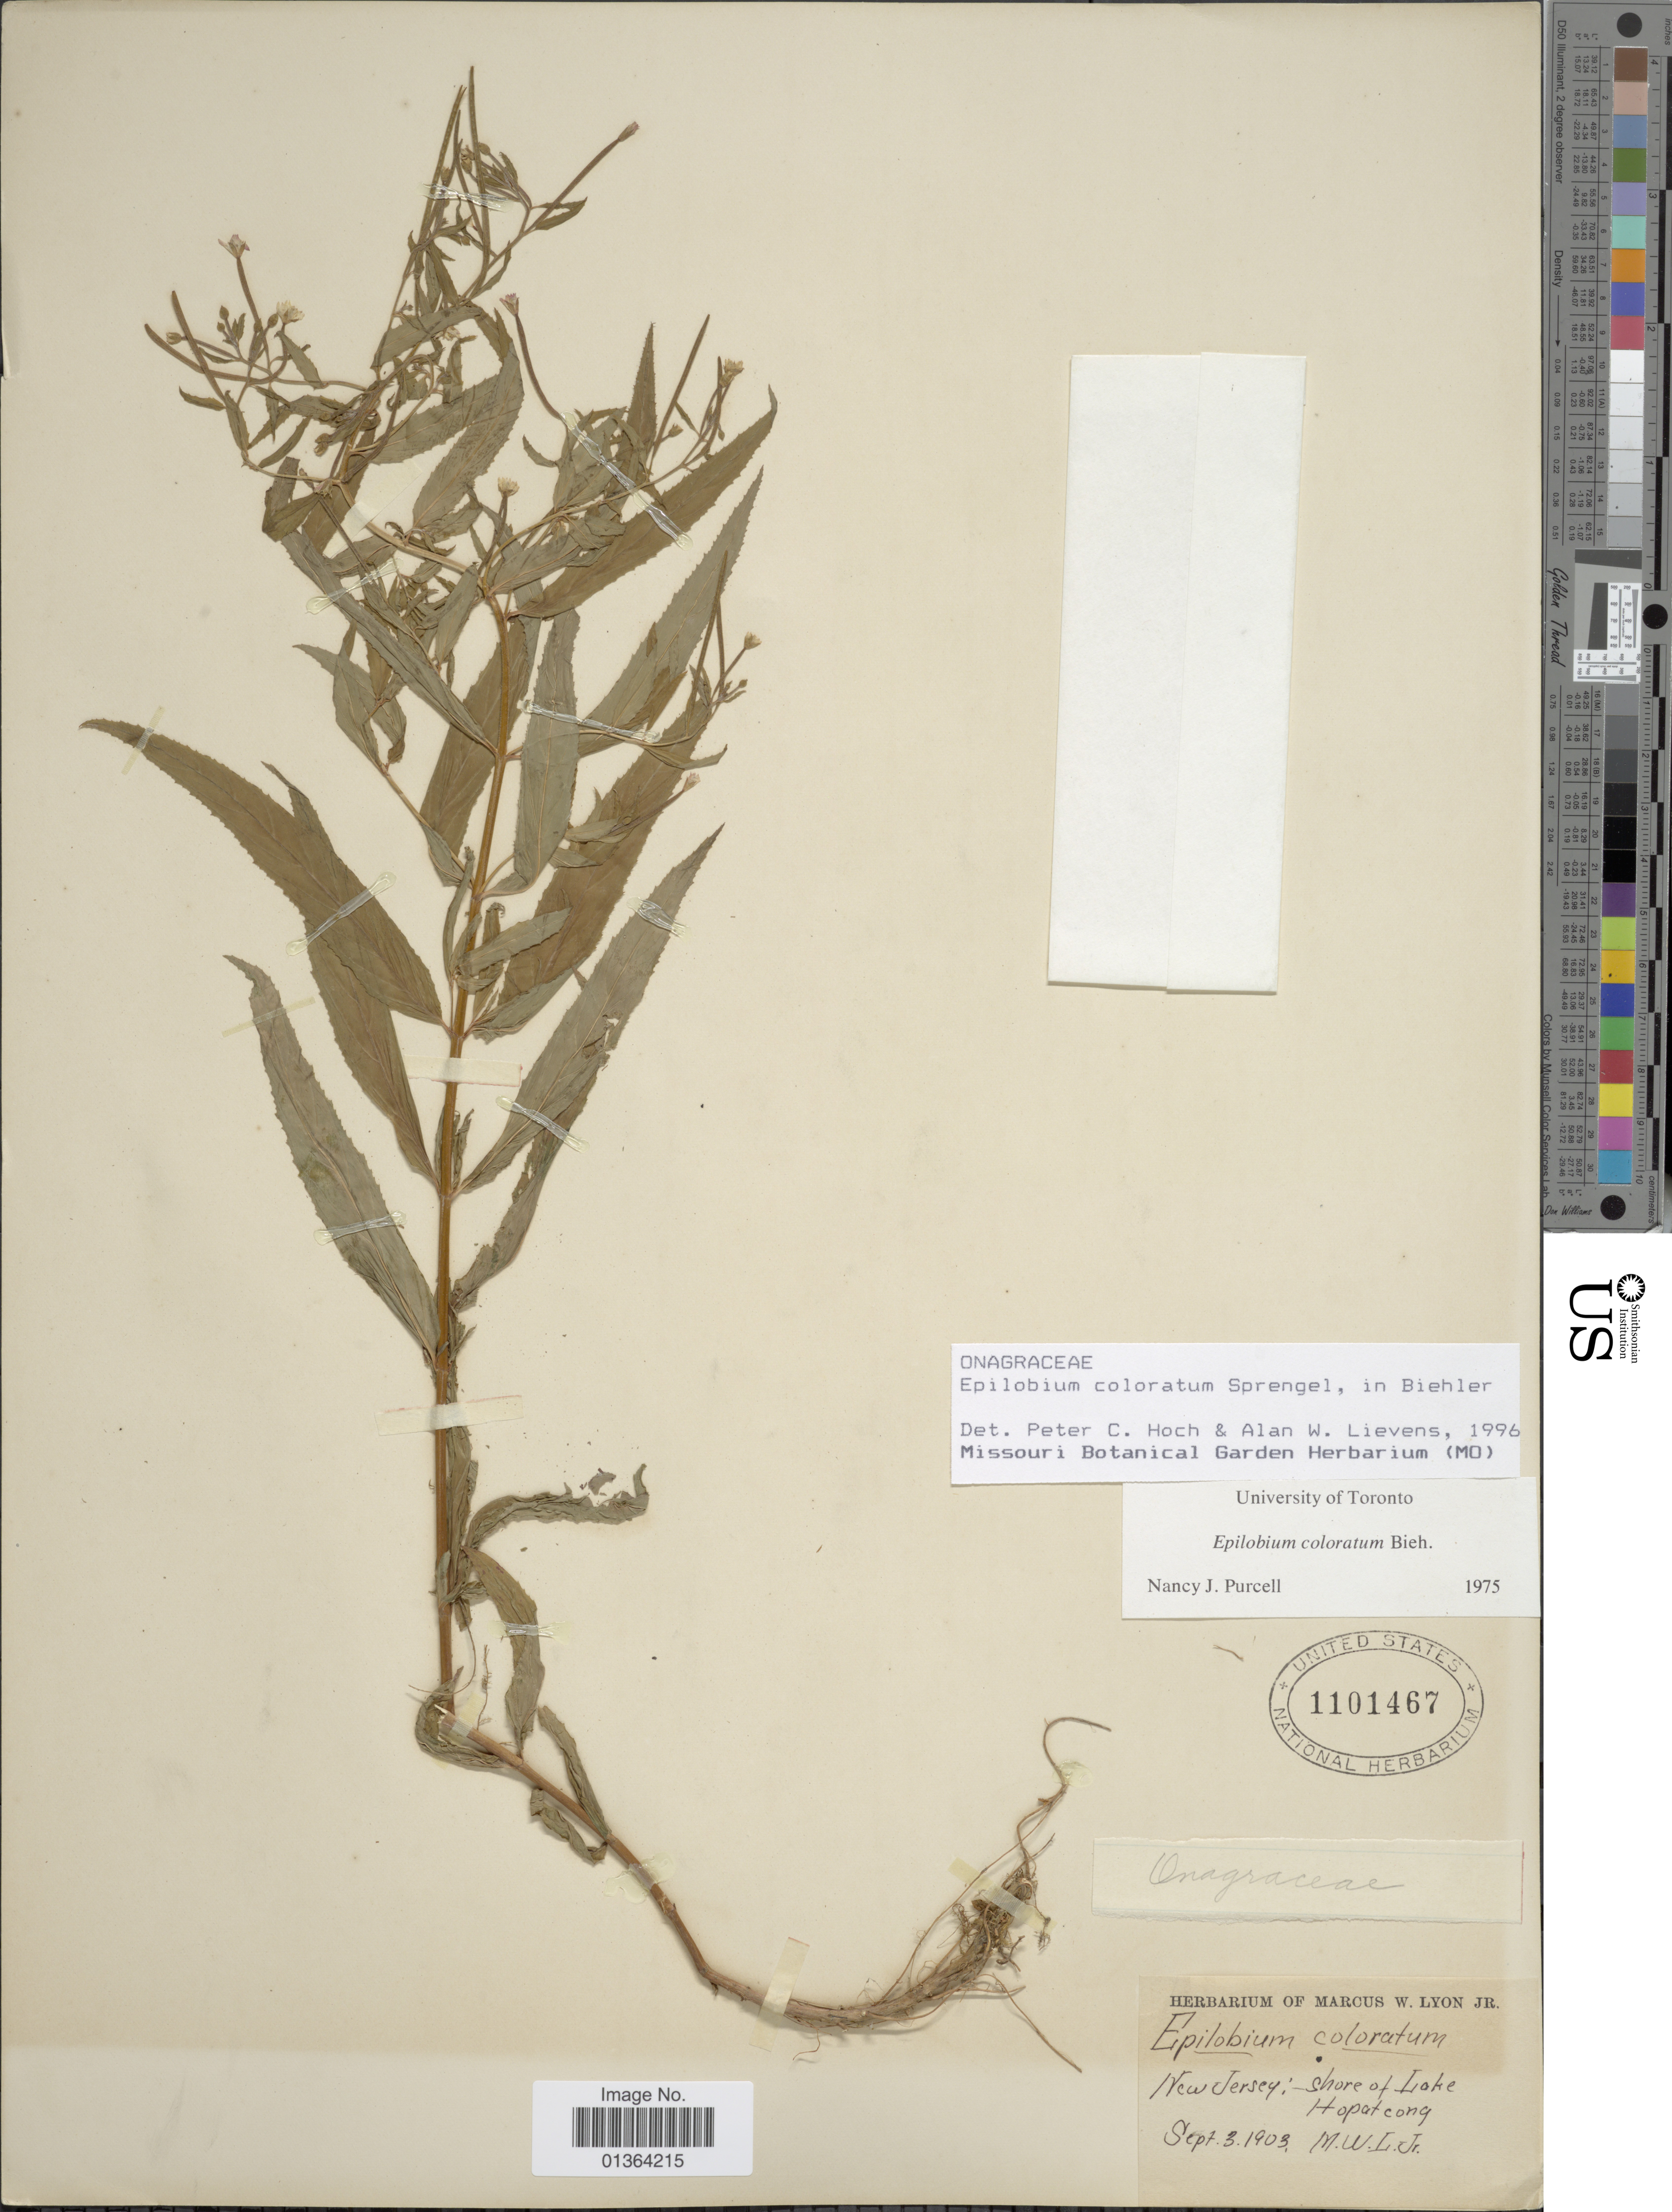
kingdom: Plantae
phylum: Tracheophyta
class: Magnoliopsida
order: Myrtales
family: Onagraceae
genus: Epilobium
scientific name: Epilobium coloratum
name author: Biehler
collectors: M. Lyon Jr.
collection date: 1903-09-03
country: United States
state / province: New Jersey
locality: Shore of Lake Hopatcong.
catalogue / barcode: US 1101467